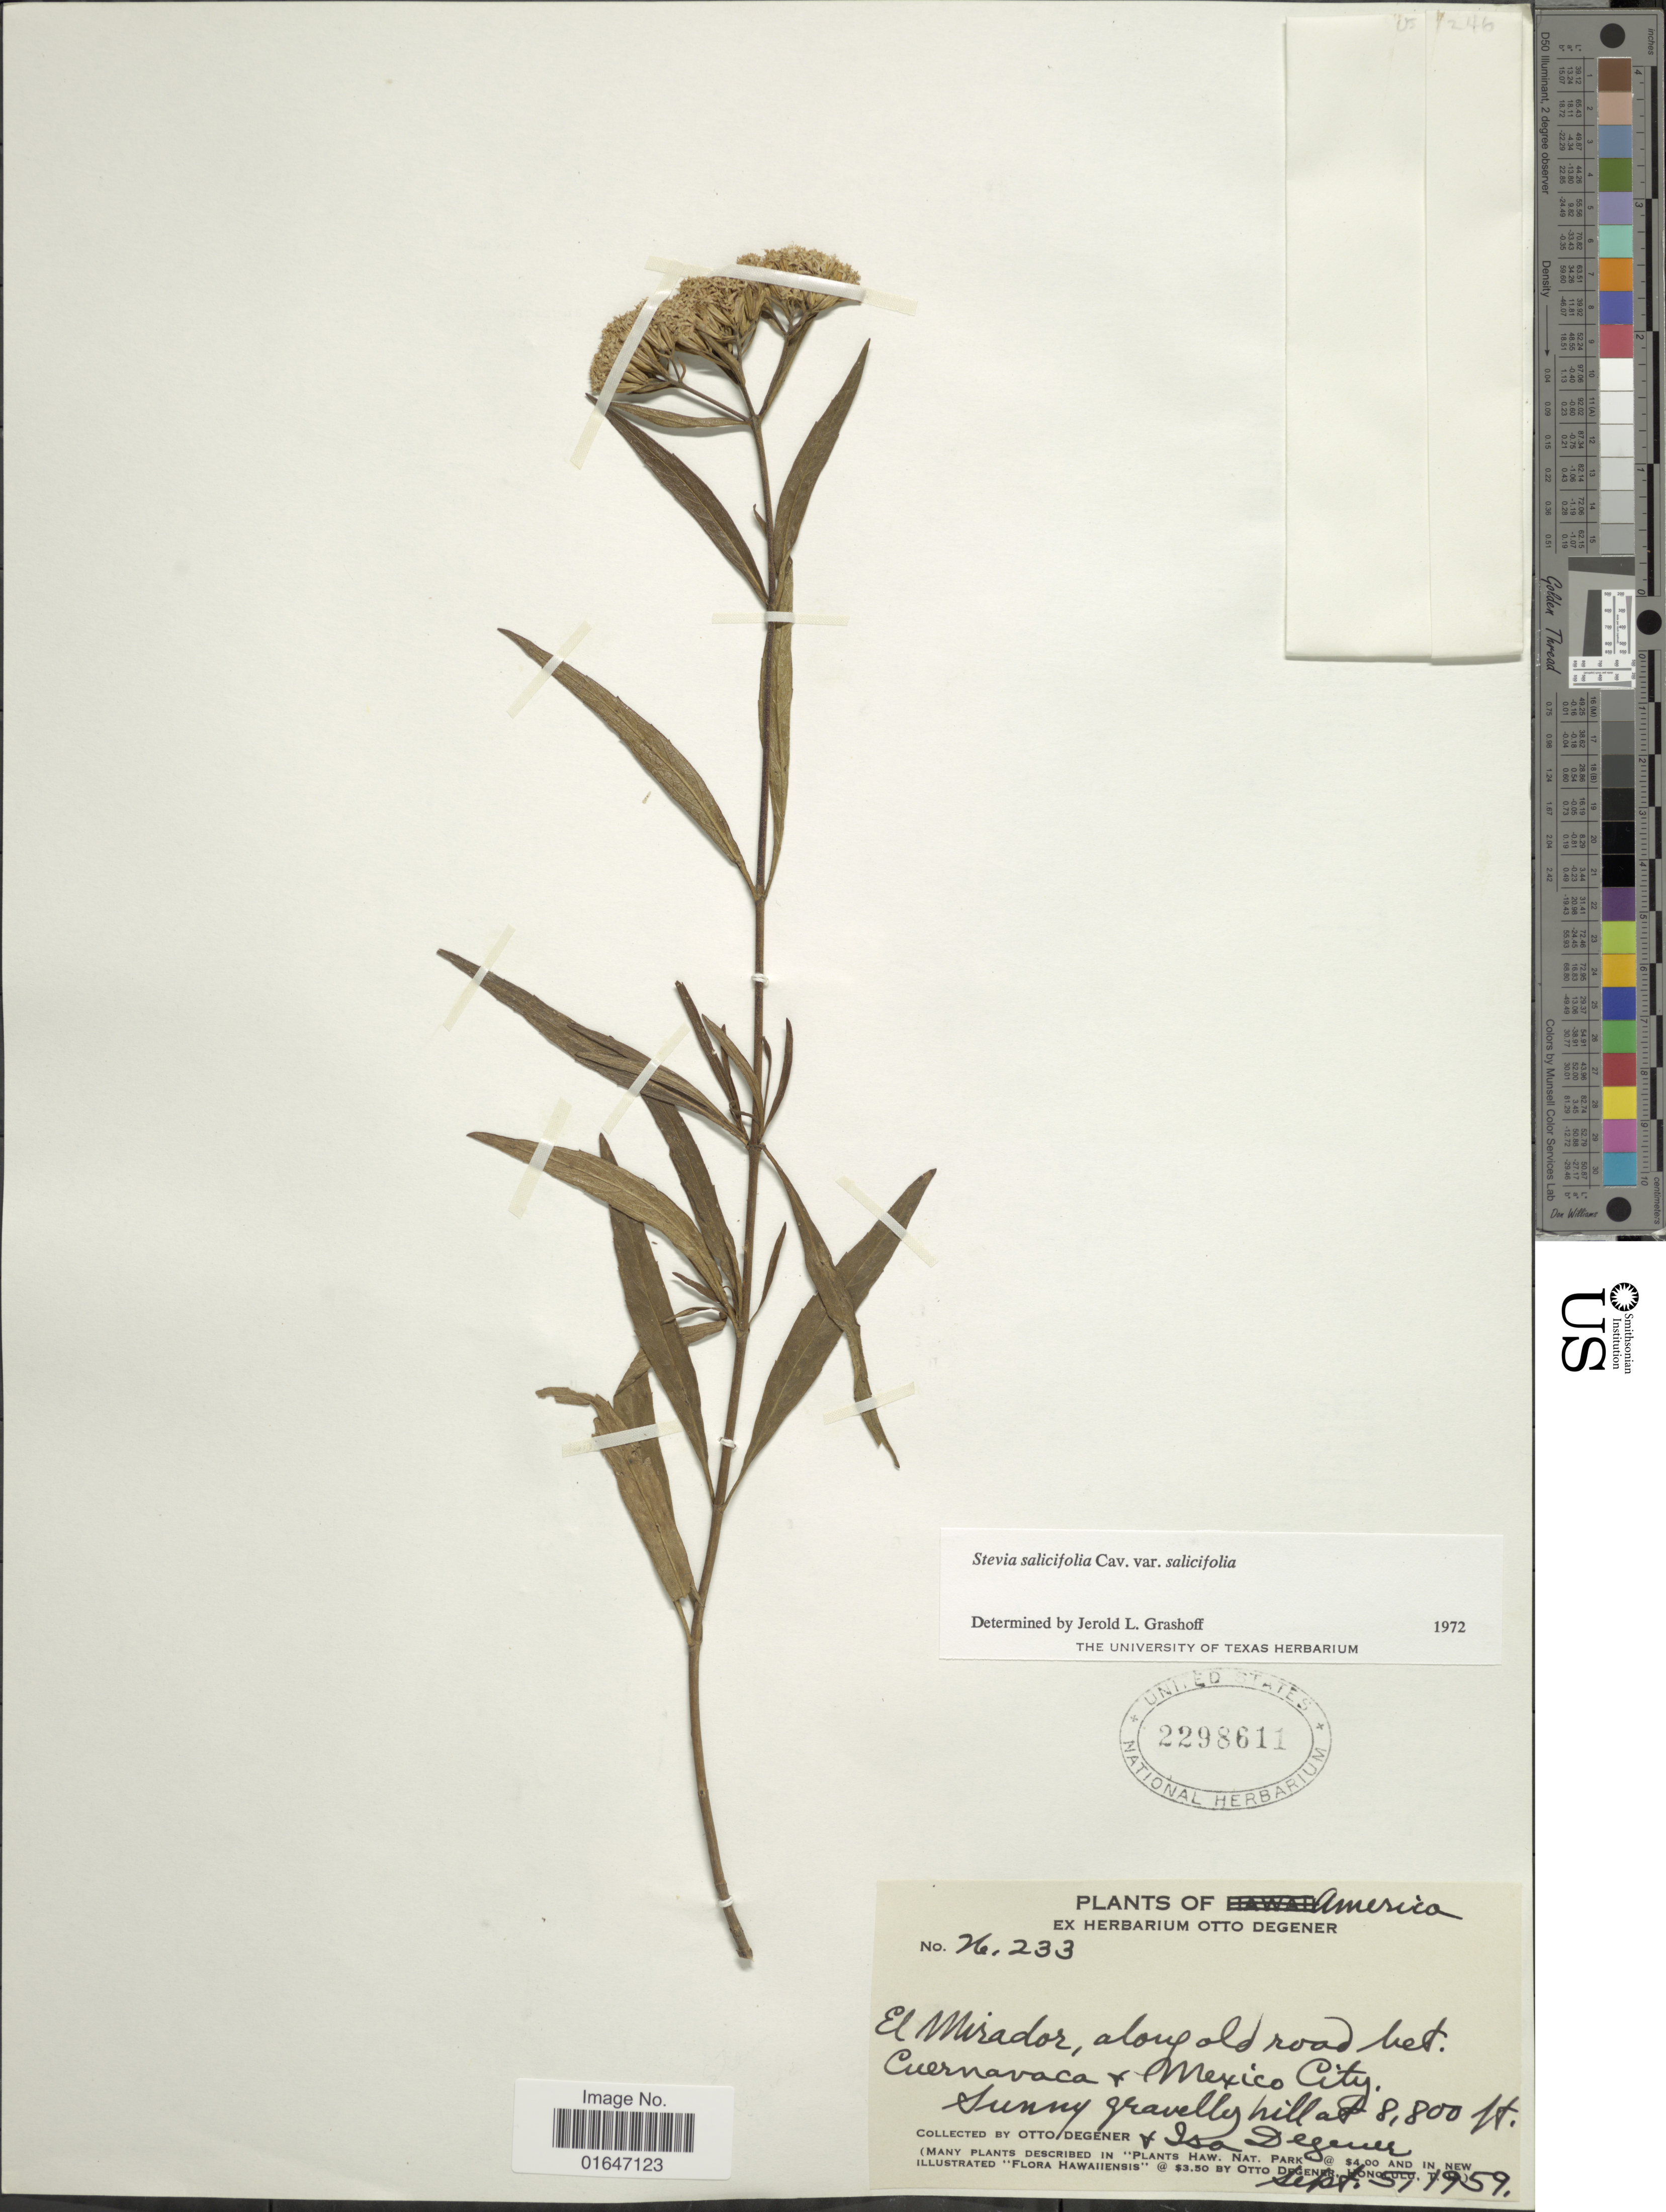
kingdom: Plantae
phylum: Tracheophyta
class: Magnoliopsida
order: Asterales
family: Asteraceae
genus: Stevia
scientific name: Stevia salicifolia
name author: Cav.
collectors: O. Degener & I. Degener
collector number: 26233*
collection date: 1959-09-05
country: Mexico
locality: El Mirador, Along old road bet Cuernaca [Foreign script] Me[Foreign script]ico City.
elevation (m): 2682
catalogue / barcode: US 2298611